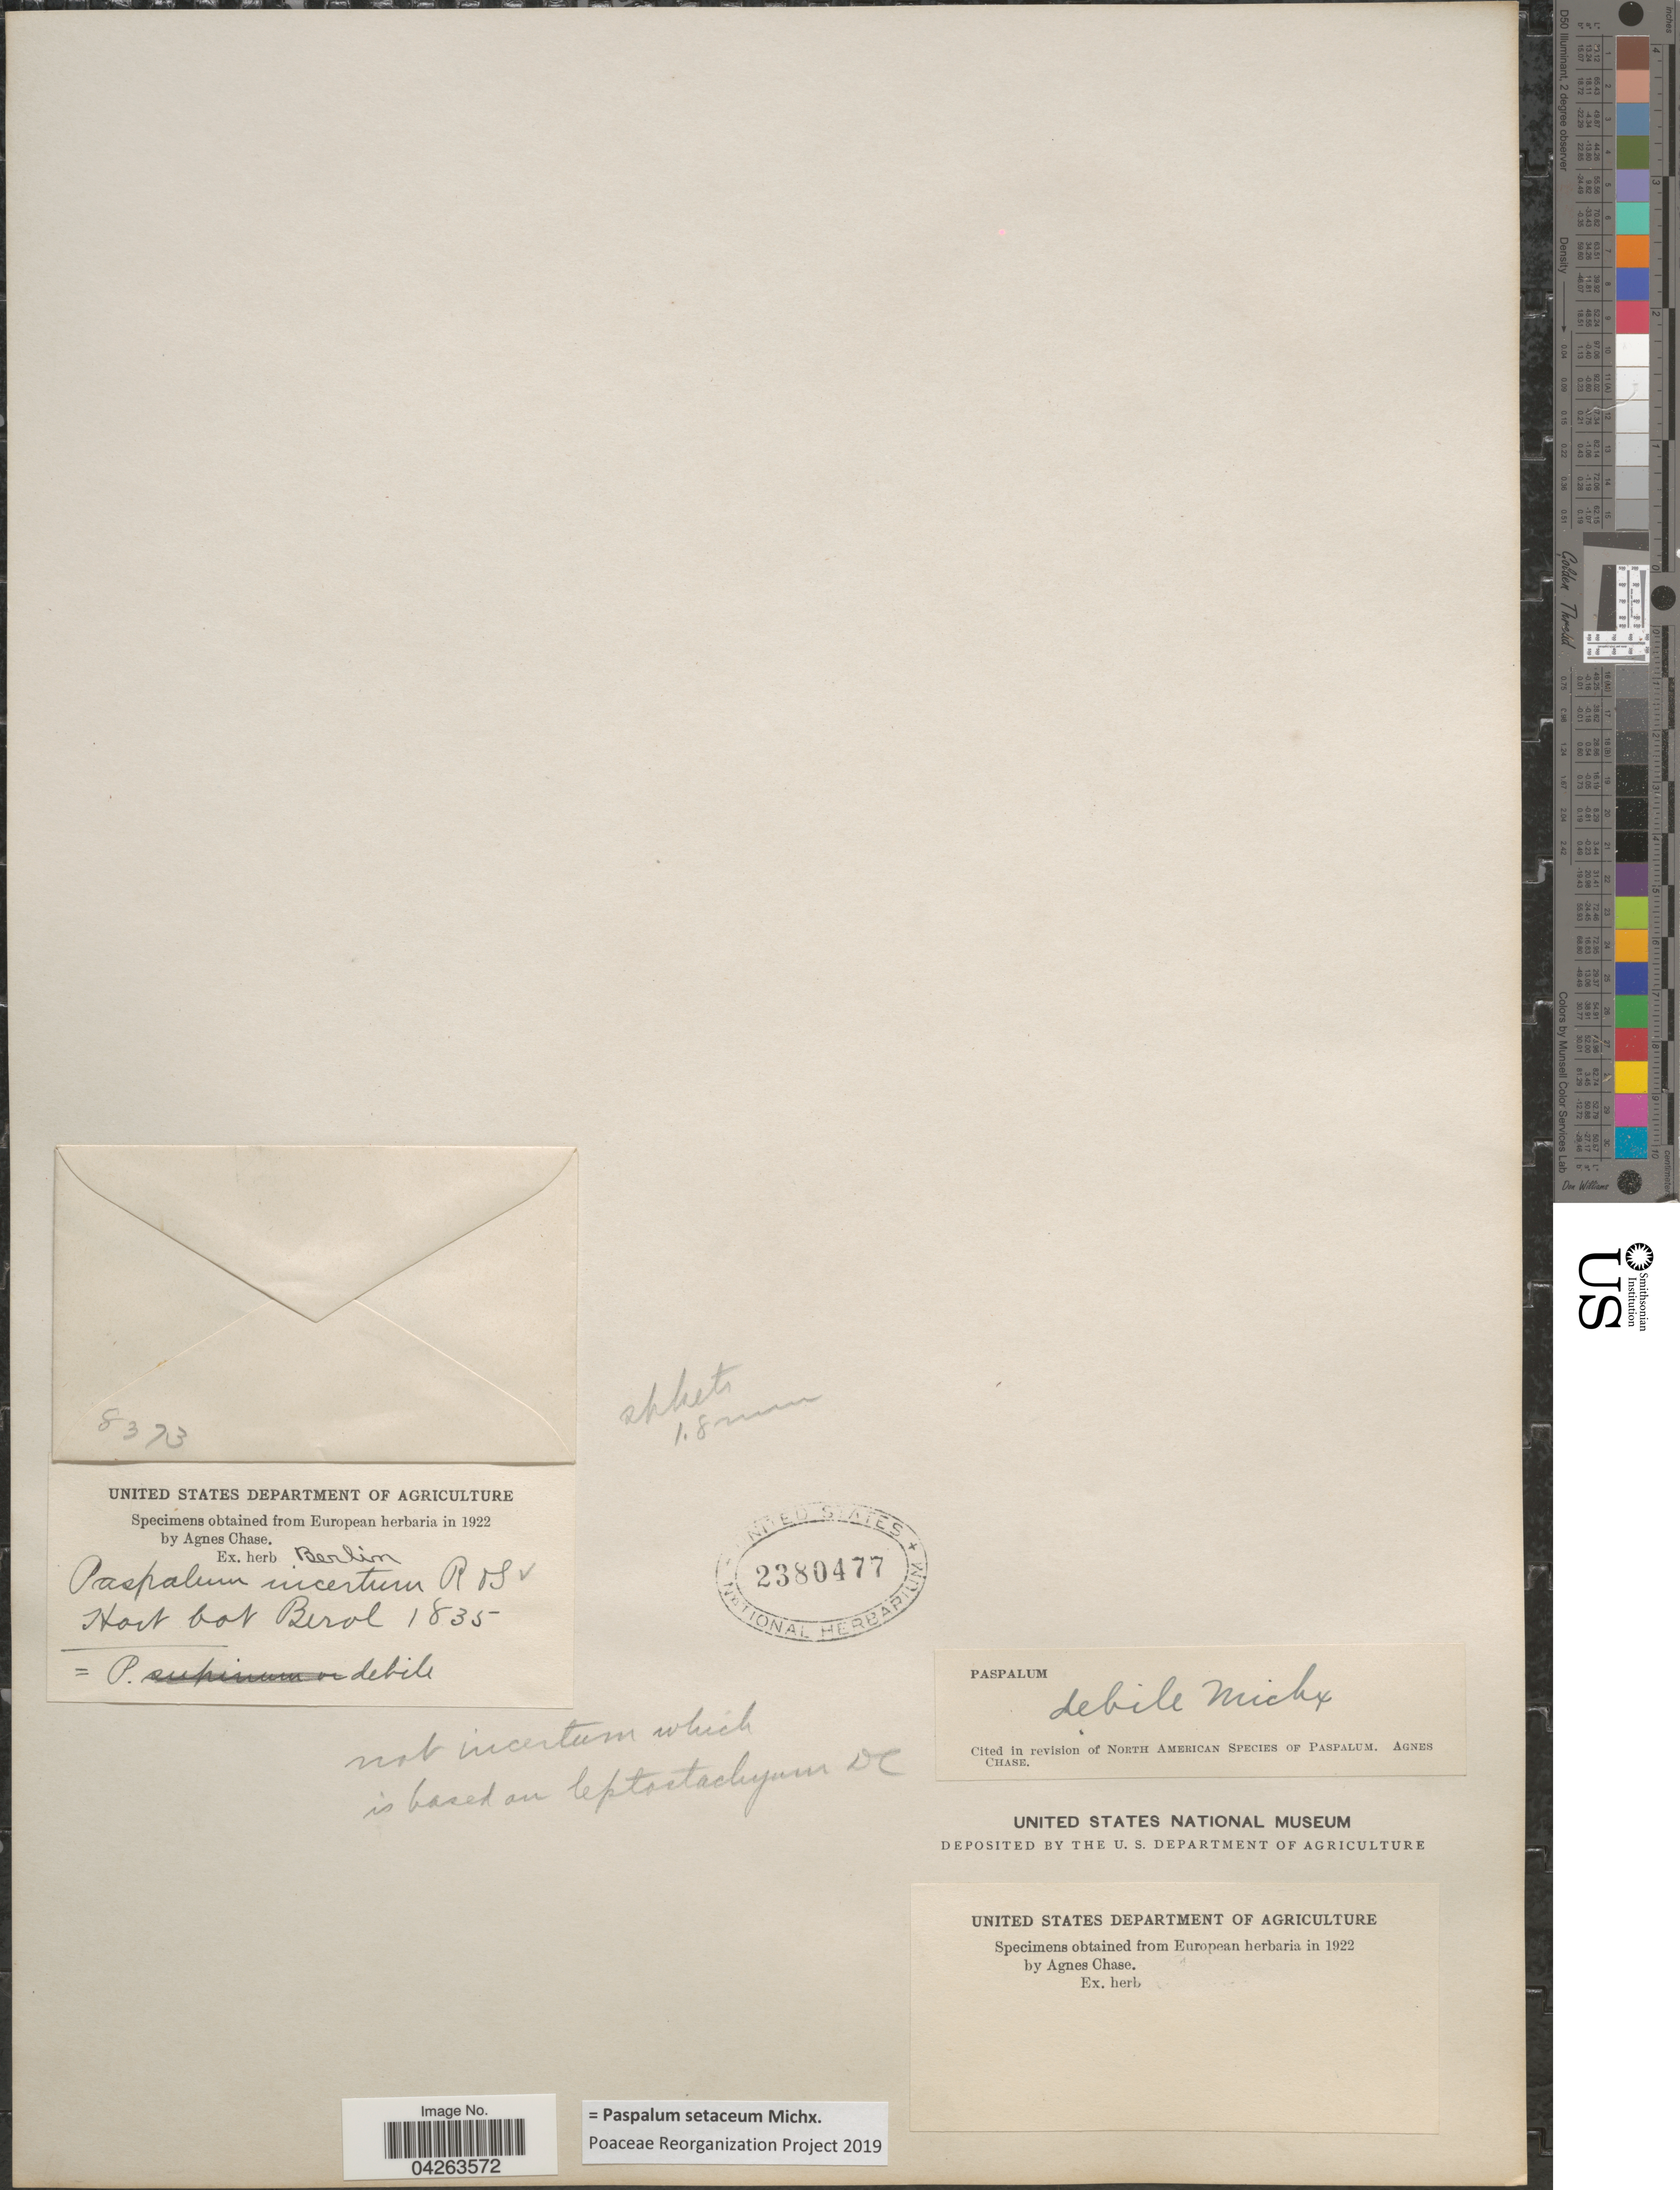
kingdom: Plantae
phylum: Tracheophyta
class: Liliopsida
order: Poales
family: Poaceae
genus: Paspalum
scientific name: Paspalum setaceum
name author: Michx.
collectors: Hort. Bot. Berol.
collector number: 8373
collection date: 1835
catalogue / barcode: US 2380477